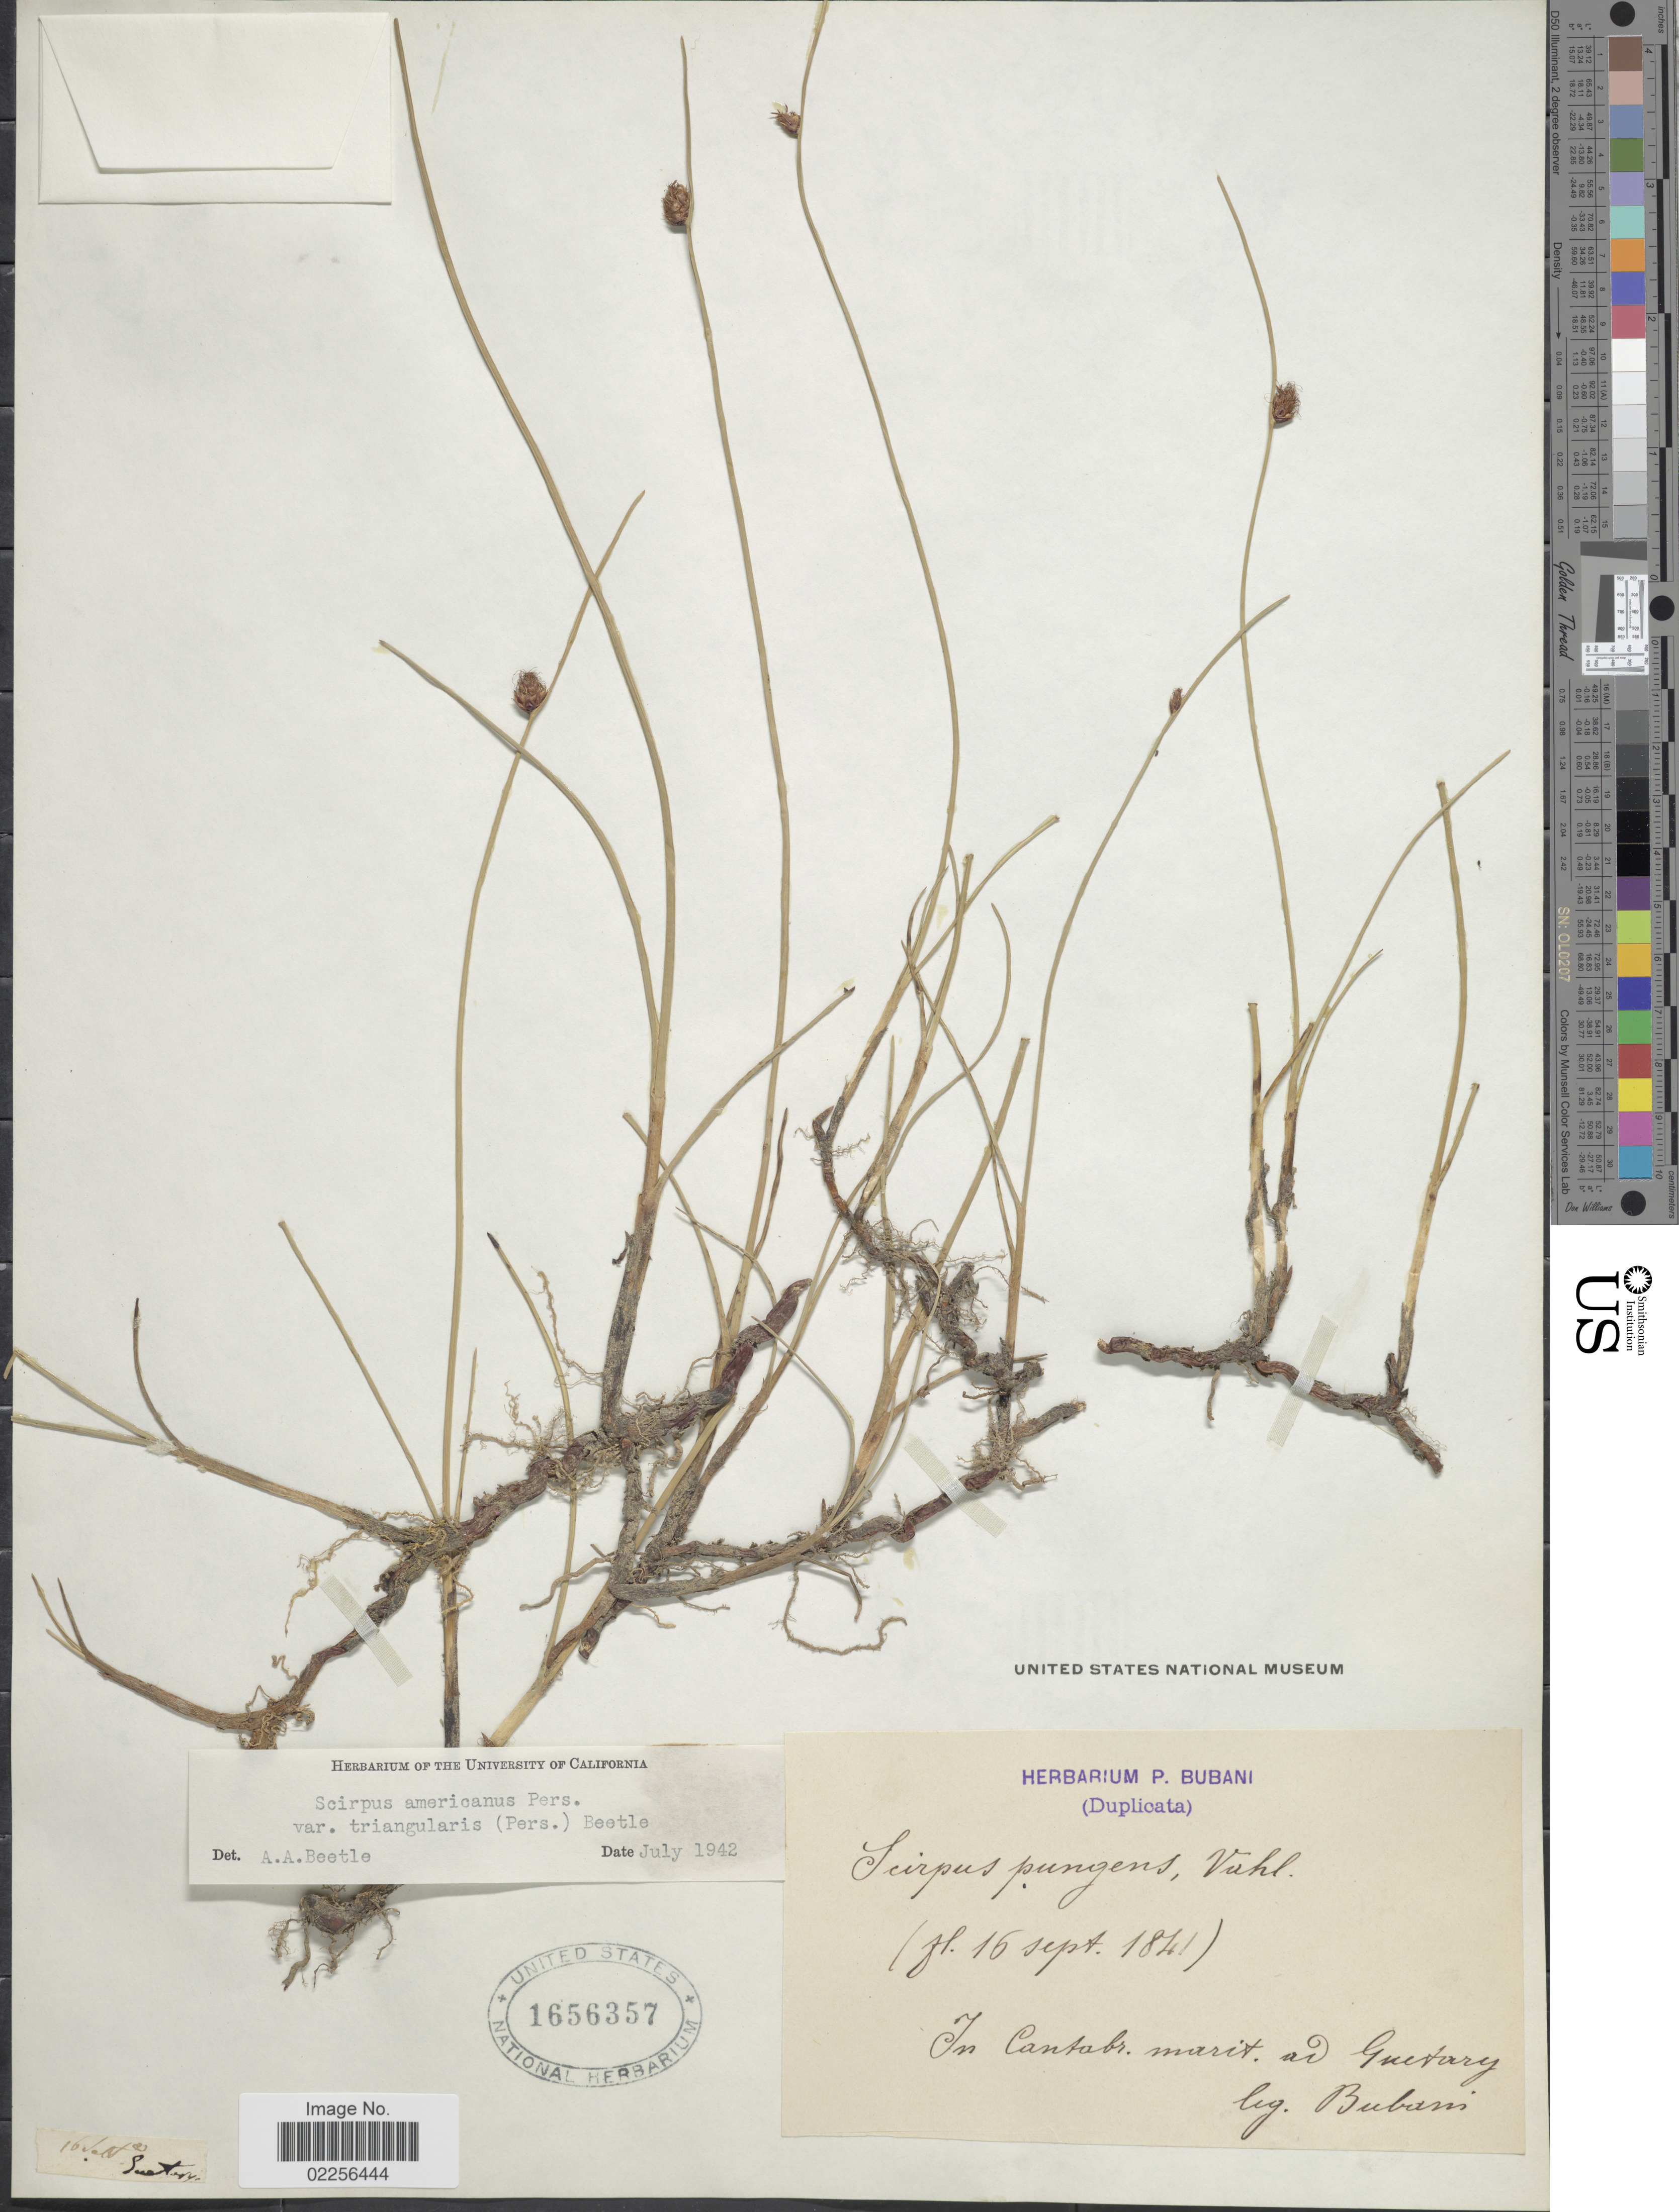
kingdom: Plantae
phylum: Tracheophyta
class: Liliopsida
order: Poales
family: Cyperaceae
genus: Schoenoplectus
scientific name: Schoenoplectus pungens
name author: (Vahl) Palla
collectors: P. Bubani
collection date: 1841-09-16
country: Spain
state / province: Cantabria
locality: Cantabr. marit. ad Guetary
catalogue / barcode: US 1656357